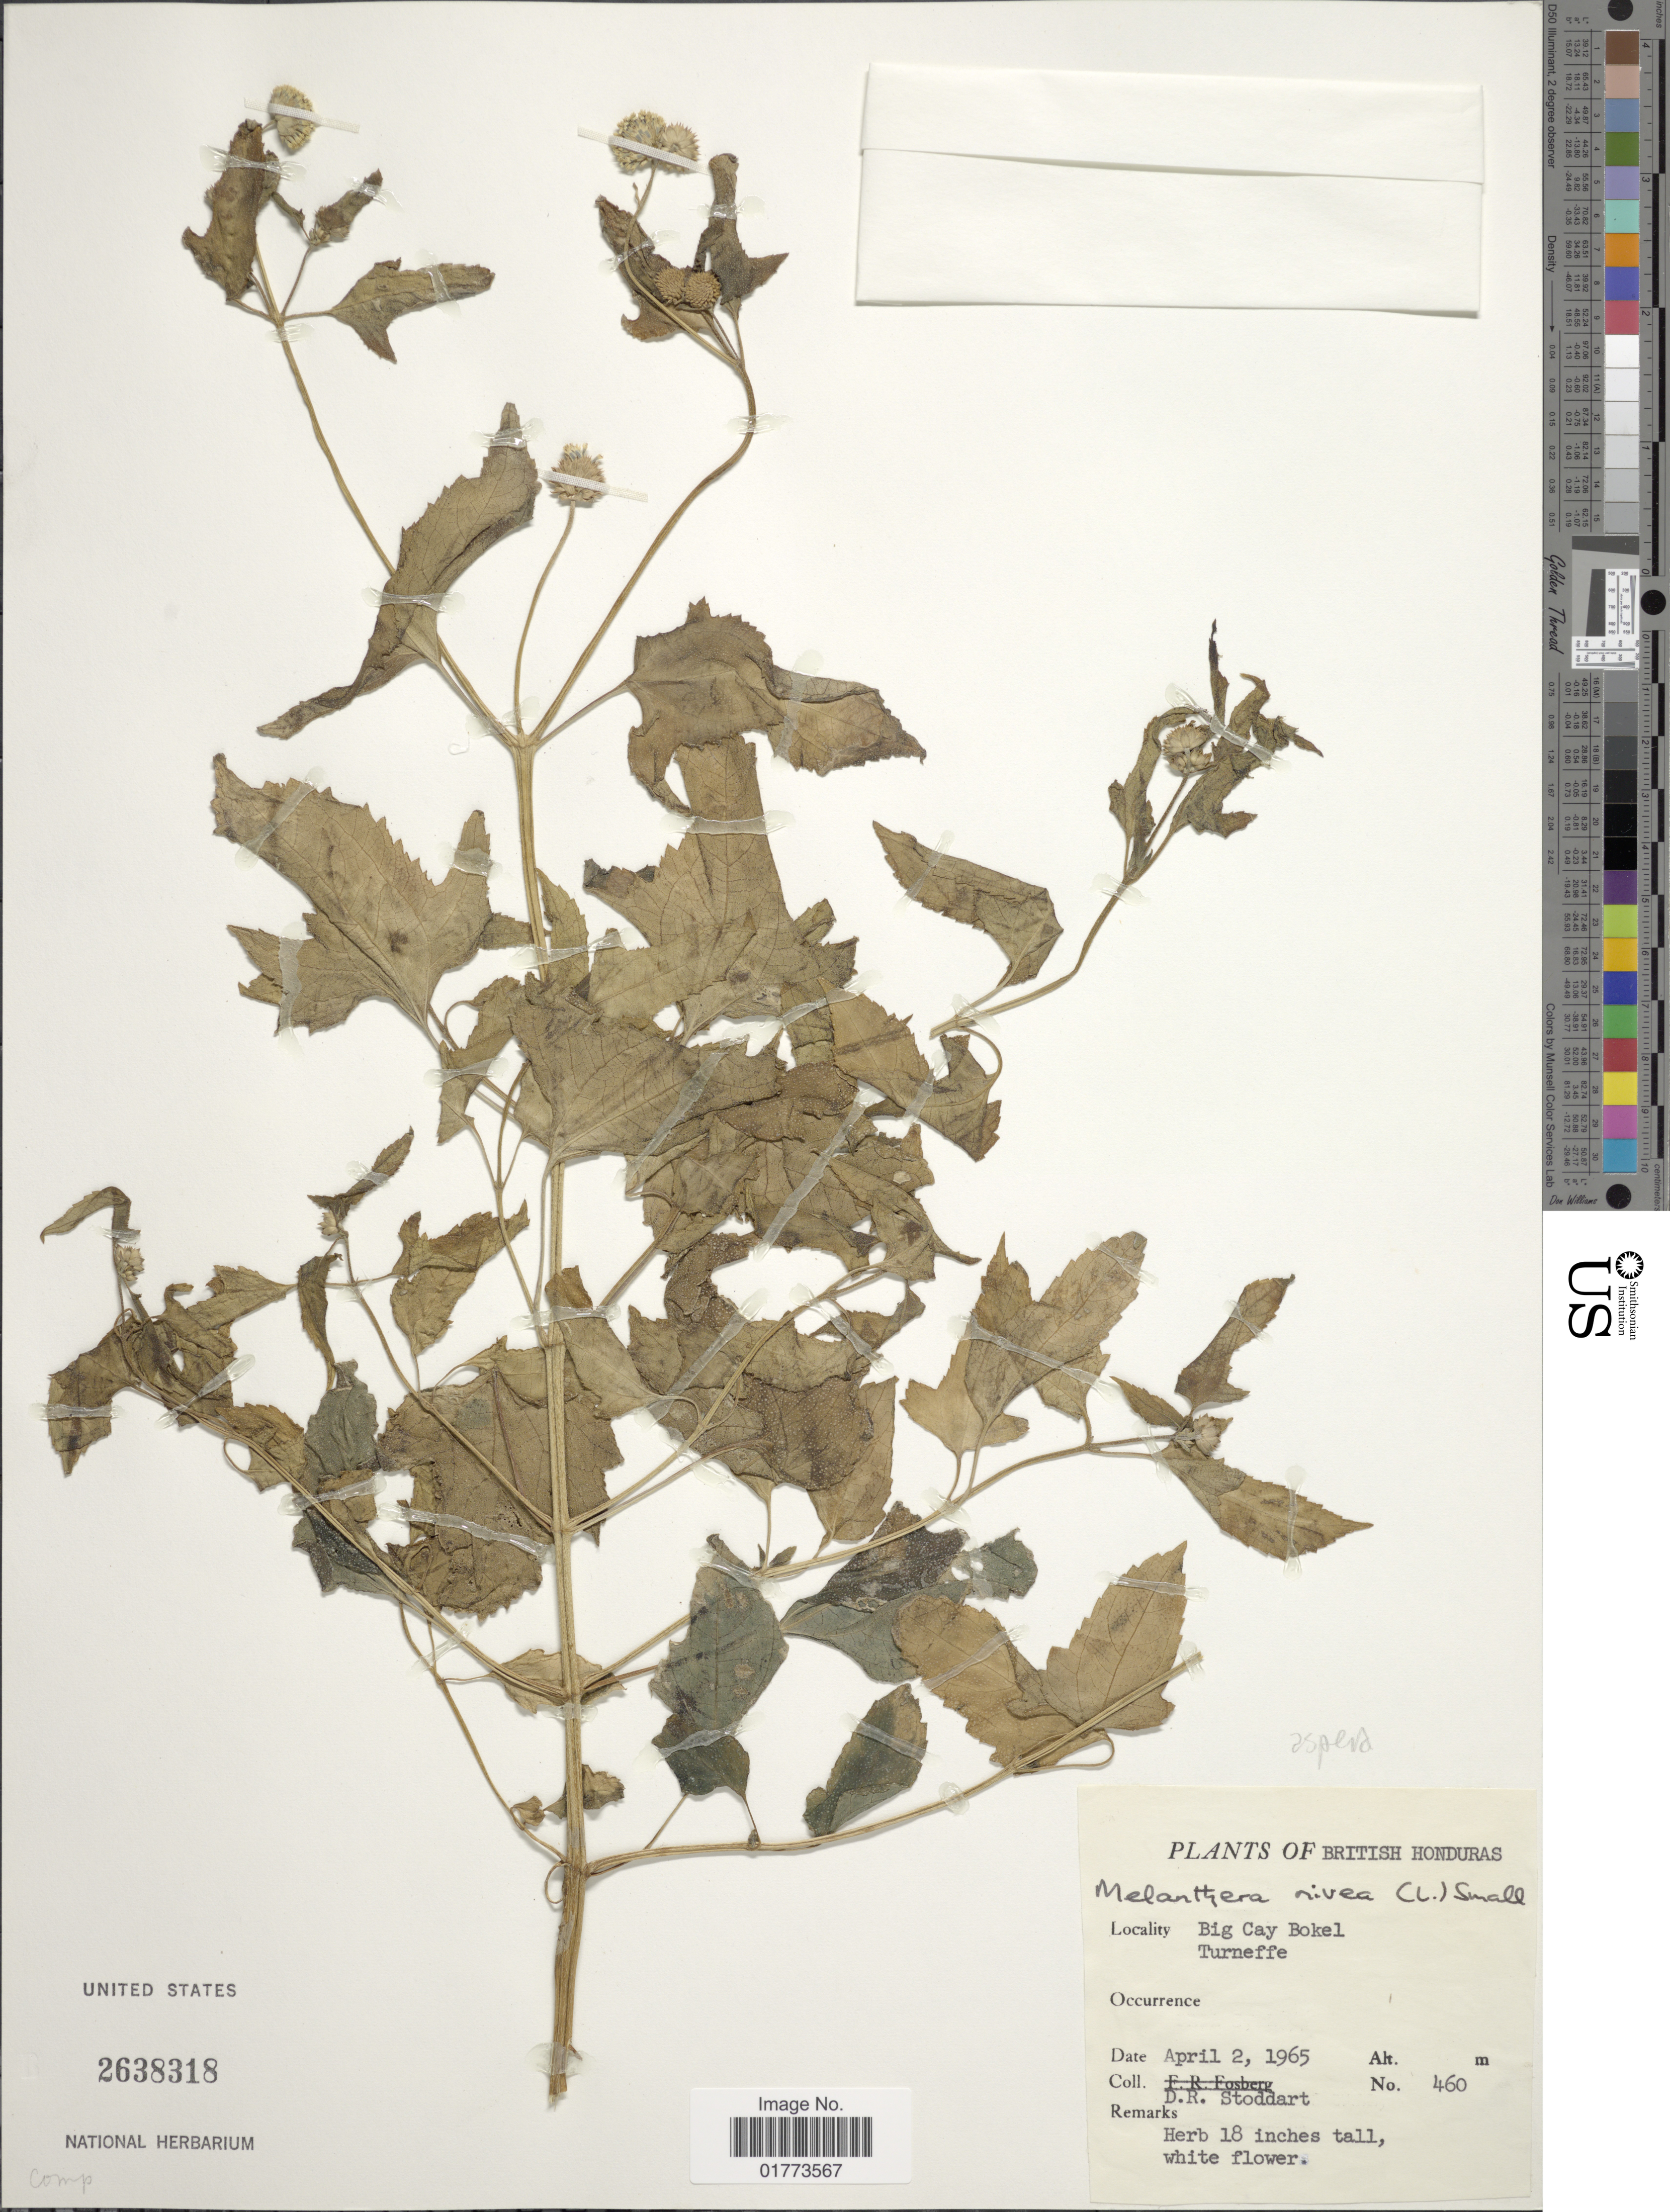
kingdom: Plantae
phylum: Tracheophyta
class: Magnoliopsida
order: Asterales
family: Asteraceae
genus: Melanthera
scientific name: Melanthera nivea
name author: (L.) Small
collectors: D. R. Stoddart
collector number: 460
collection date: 1965-04-02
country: Belize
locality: British Honduras, Big Cay Bokel Turneffe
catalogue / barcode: US 2638318